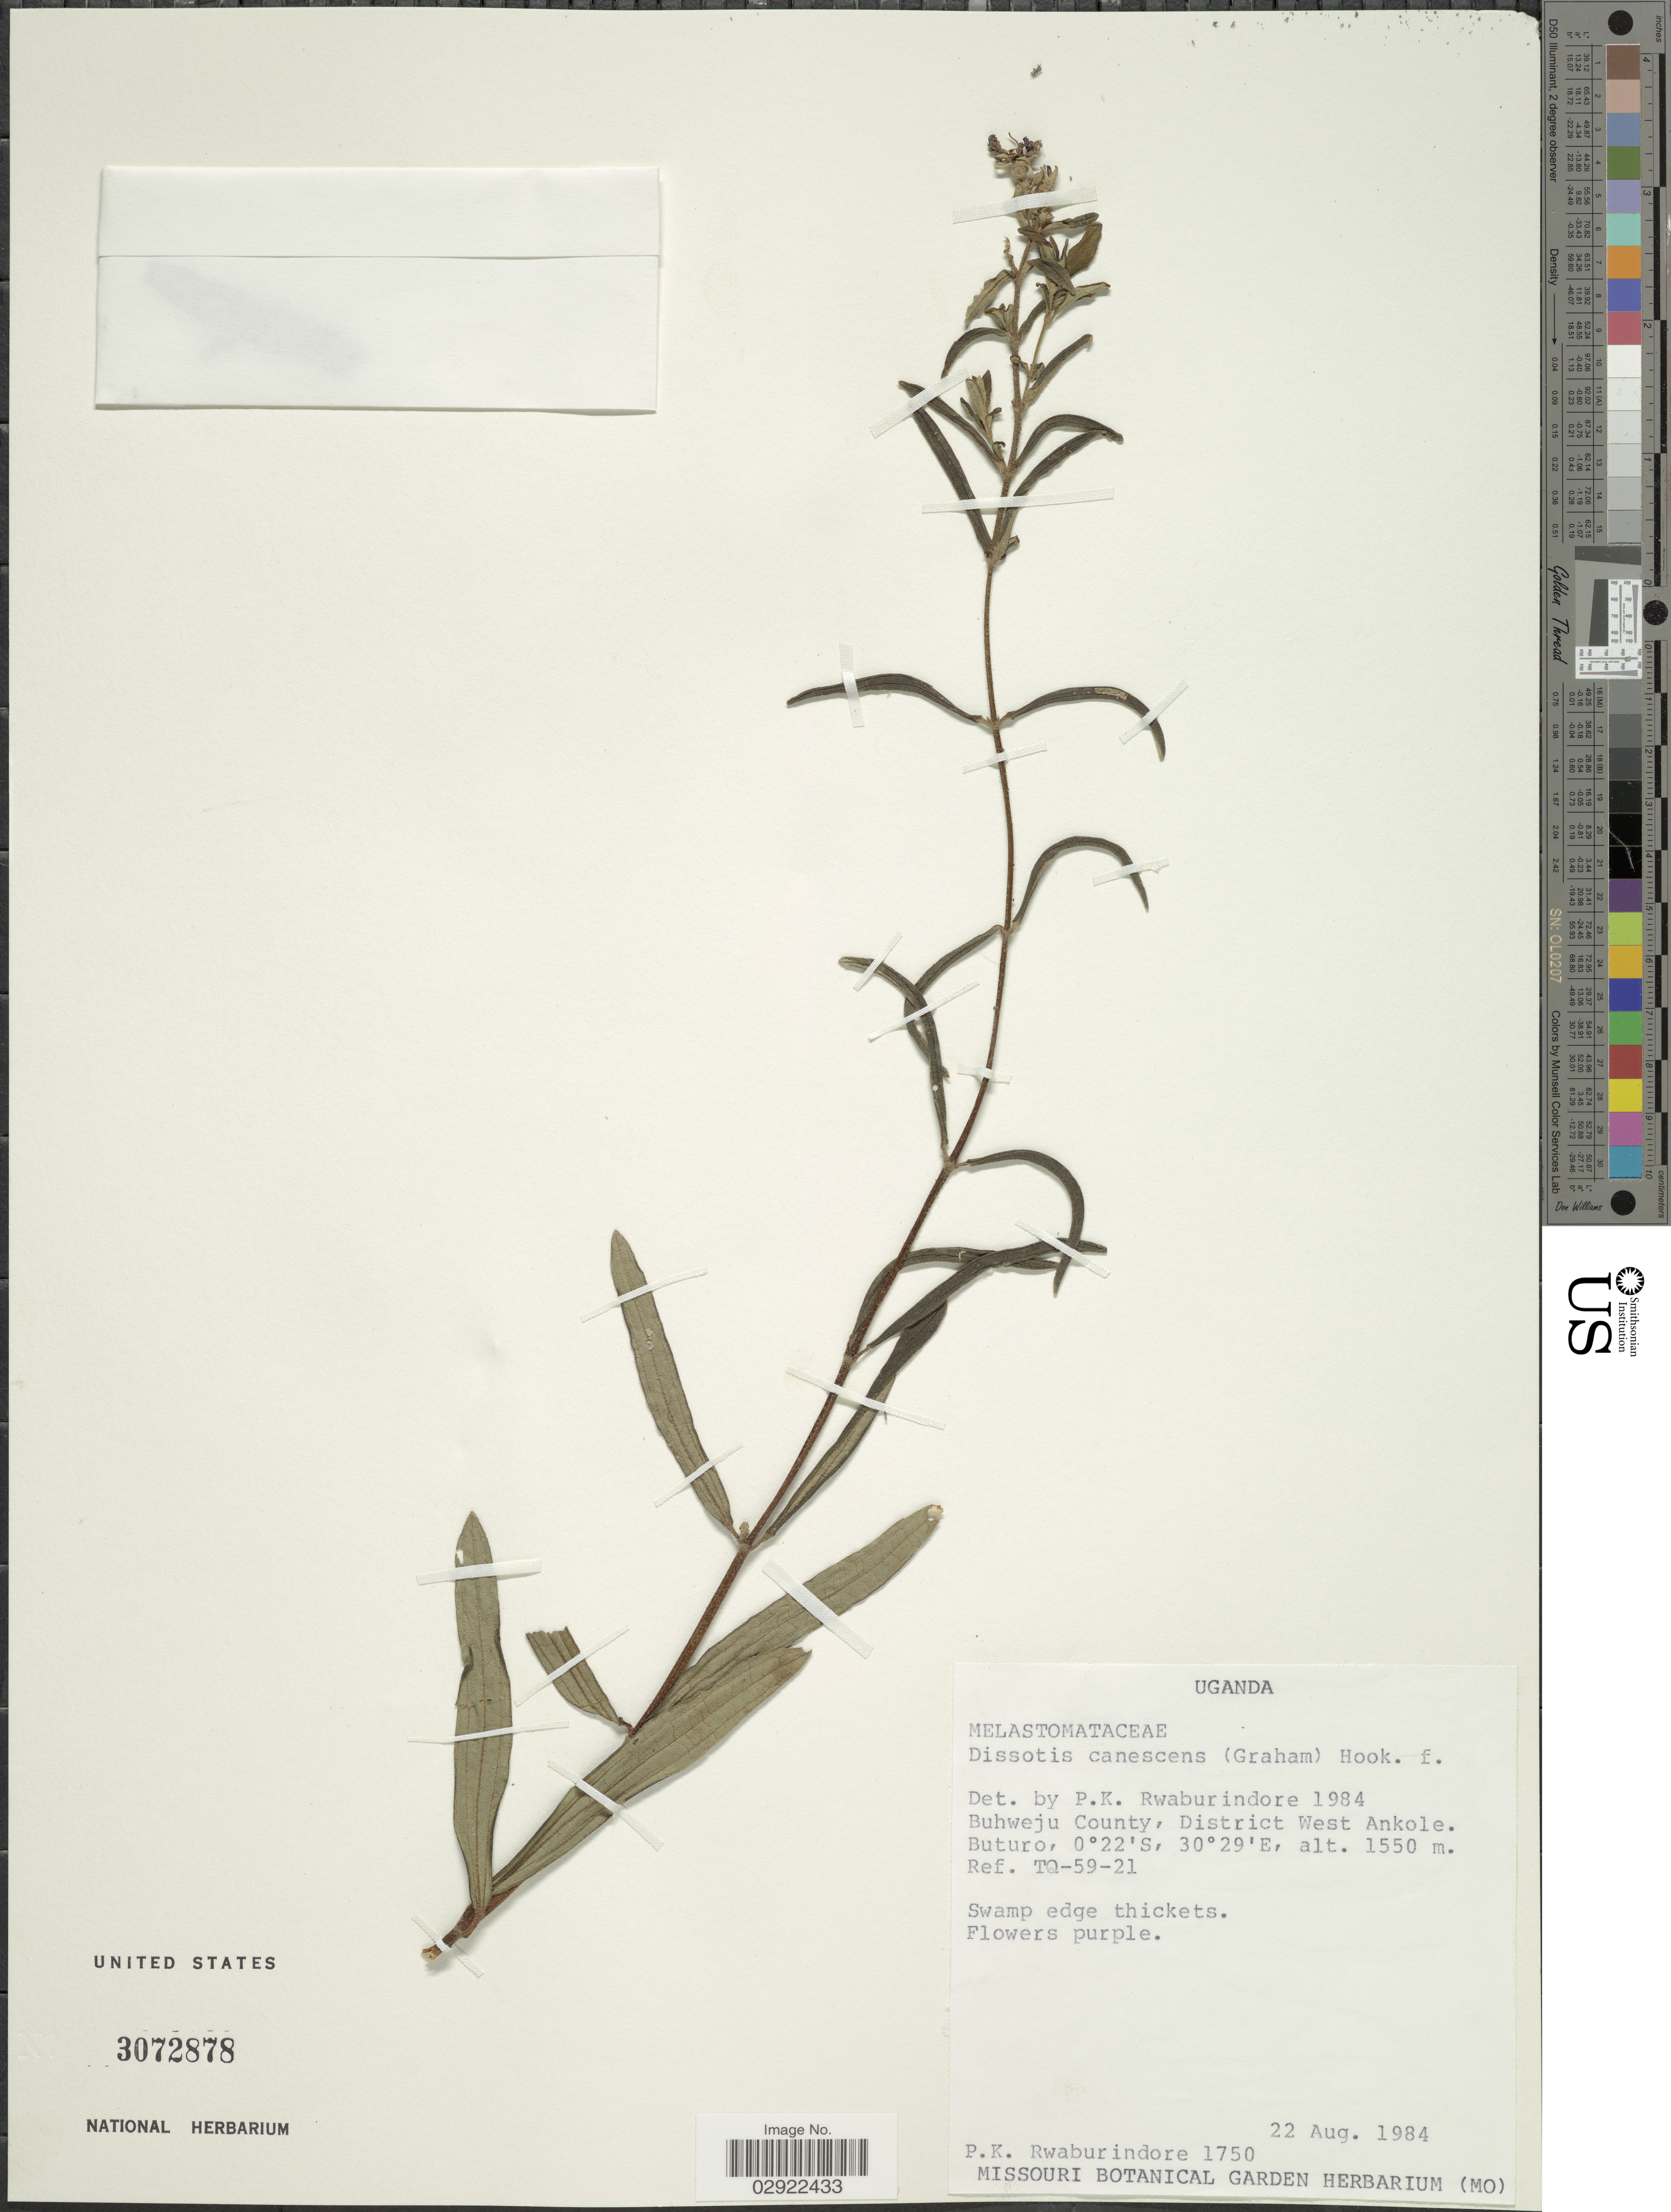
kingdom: Plantae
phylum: Tracheophyta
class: Magnoliopsida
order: Myrtales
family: Melastomataceae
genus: Argyrella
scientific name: Argyrella canescens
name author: (Graham) Harv.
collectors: P. Rwaburindore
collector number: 1750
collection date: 1984-08-22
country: Uganda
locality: Buhweju County, District West Ankole. Buturo. Ref. TQ-59-21.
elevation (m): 1550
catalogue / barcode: US 3072878